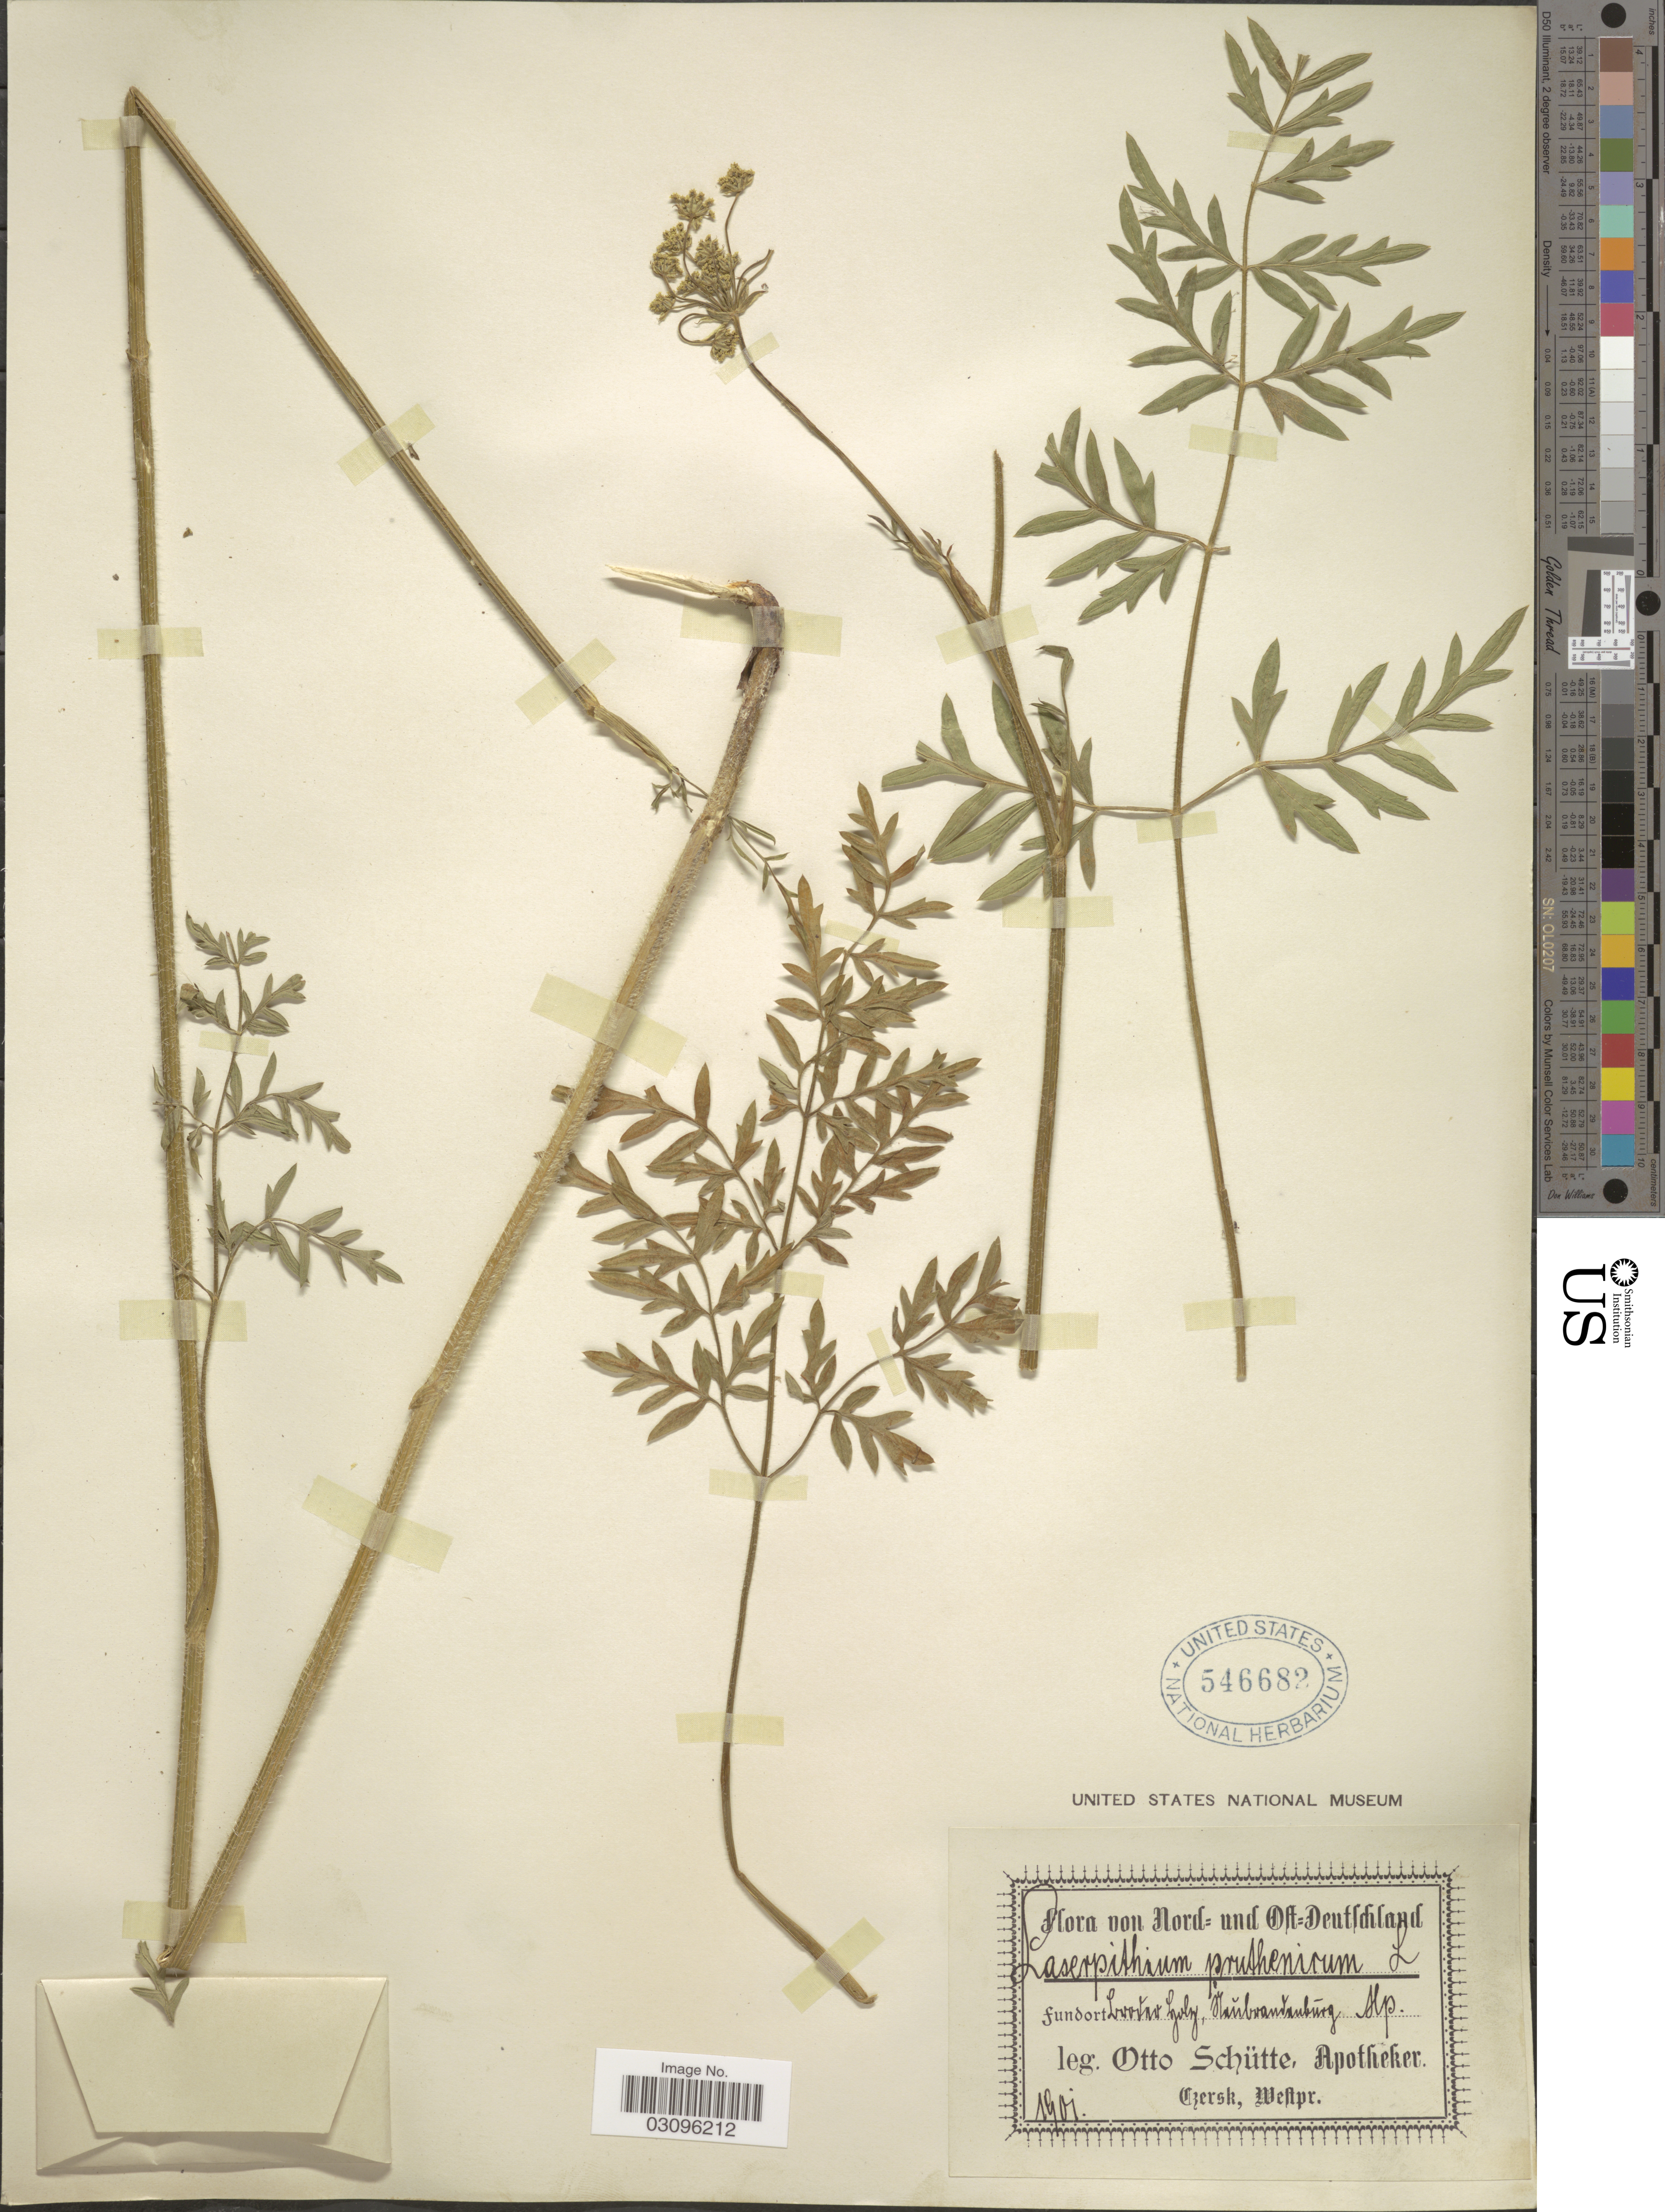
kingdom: Plantae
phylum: Tracheophyta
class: Magnoliopsida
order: Apiales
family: Apiaceae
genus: Laserpitium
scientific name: Laserpitium prutenicum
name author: L.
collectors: O. Schütte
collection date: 1901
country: Germany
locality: Nord=und Oft Deutschland. Fundort Luoadao Luolz, Hanboandauburg Alp. [interpreted]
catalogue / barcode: US 546682